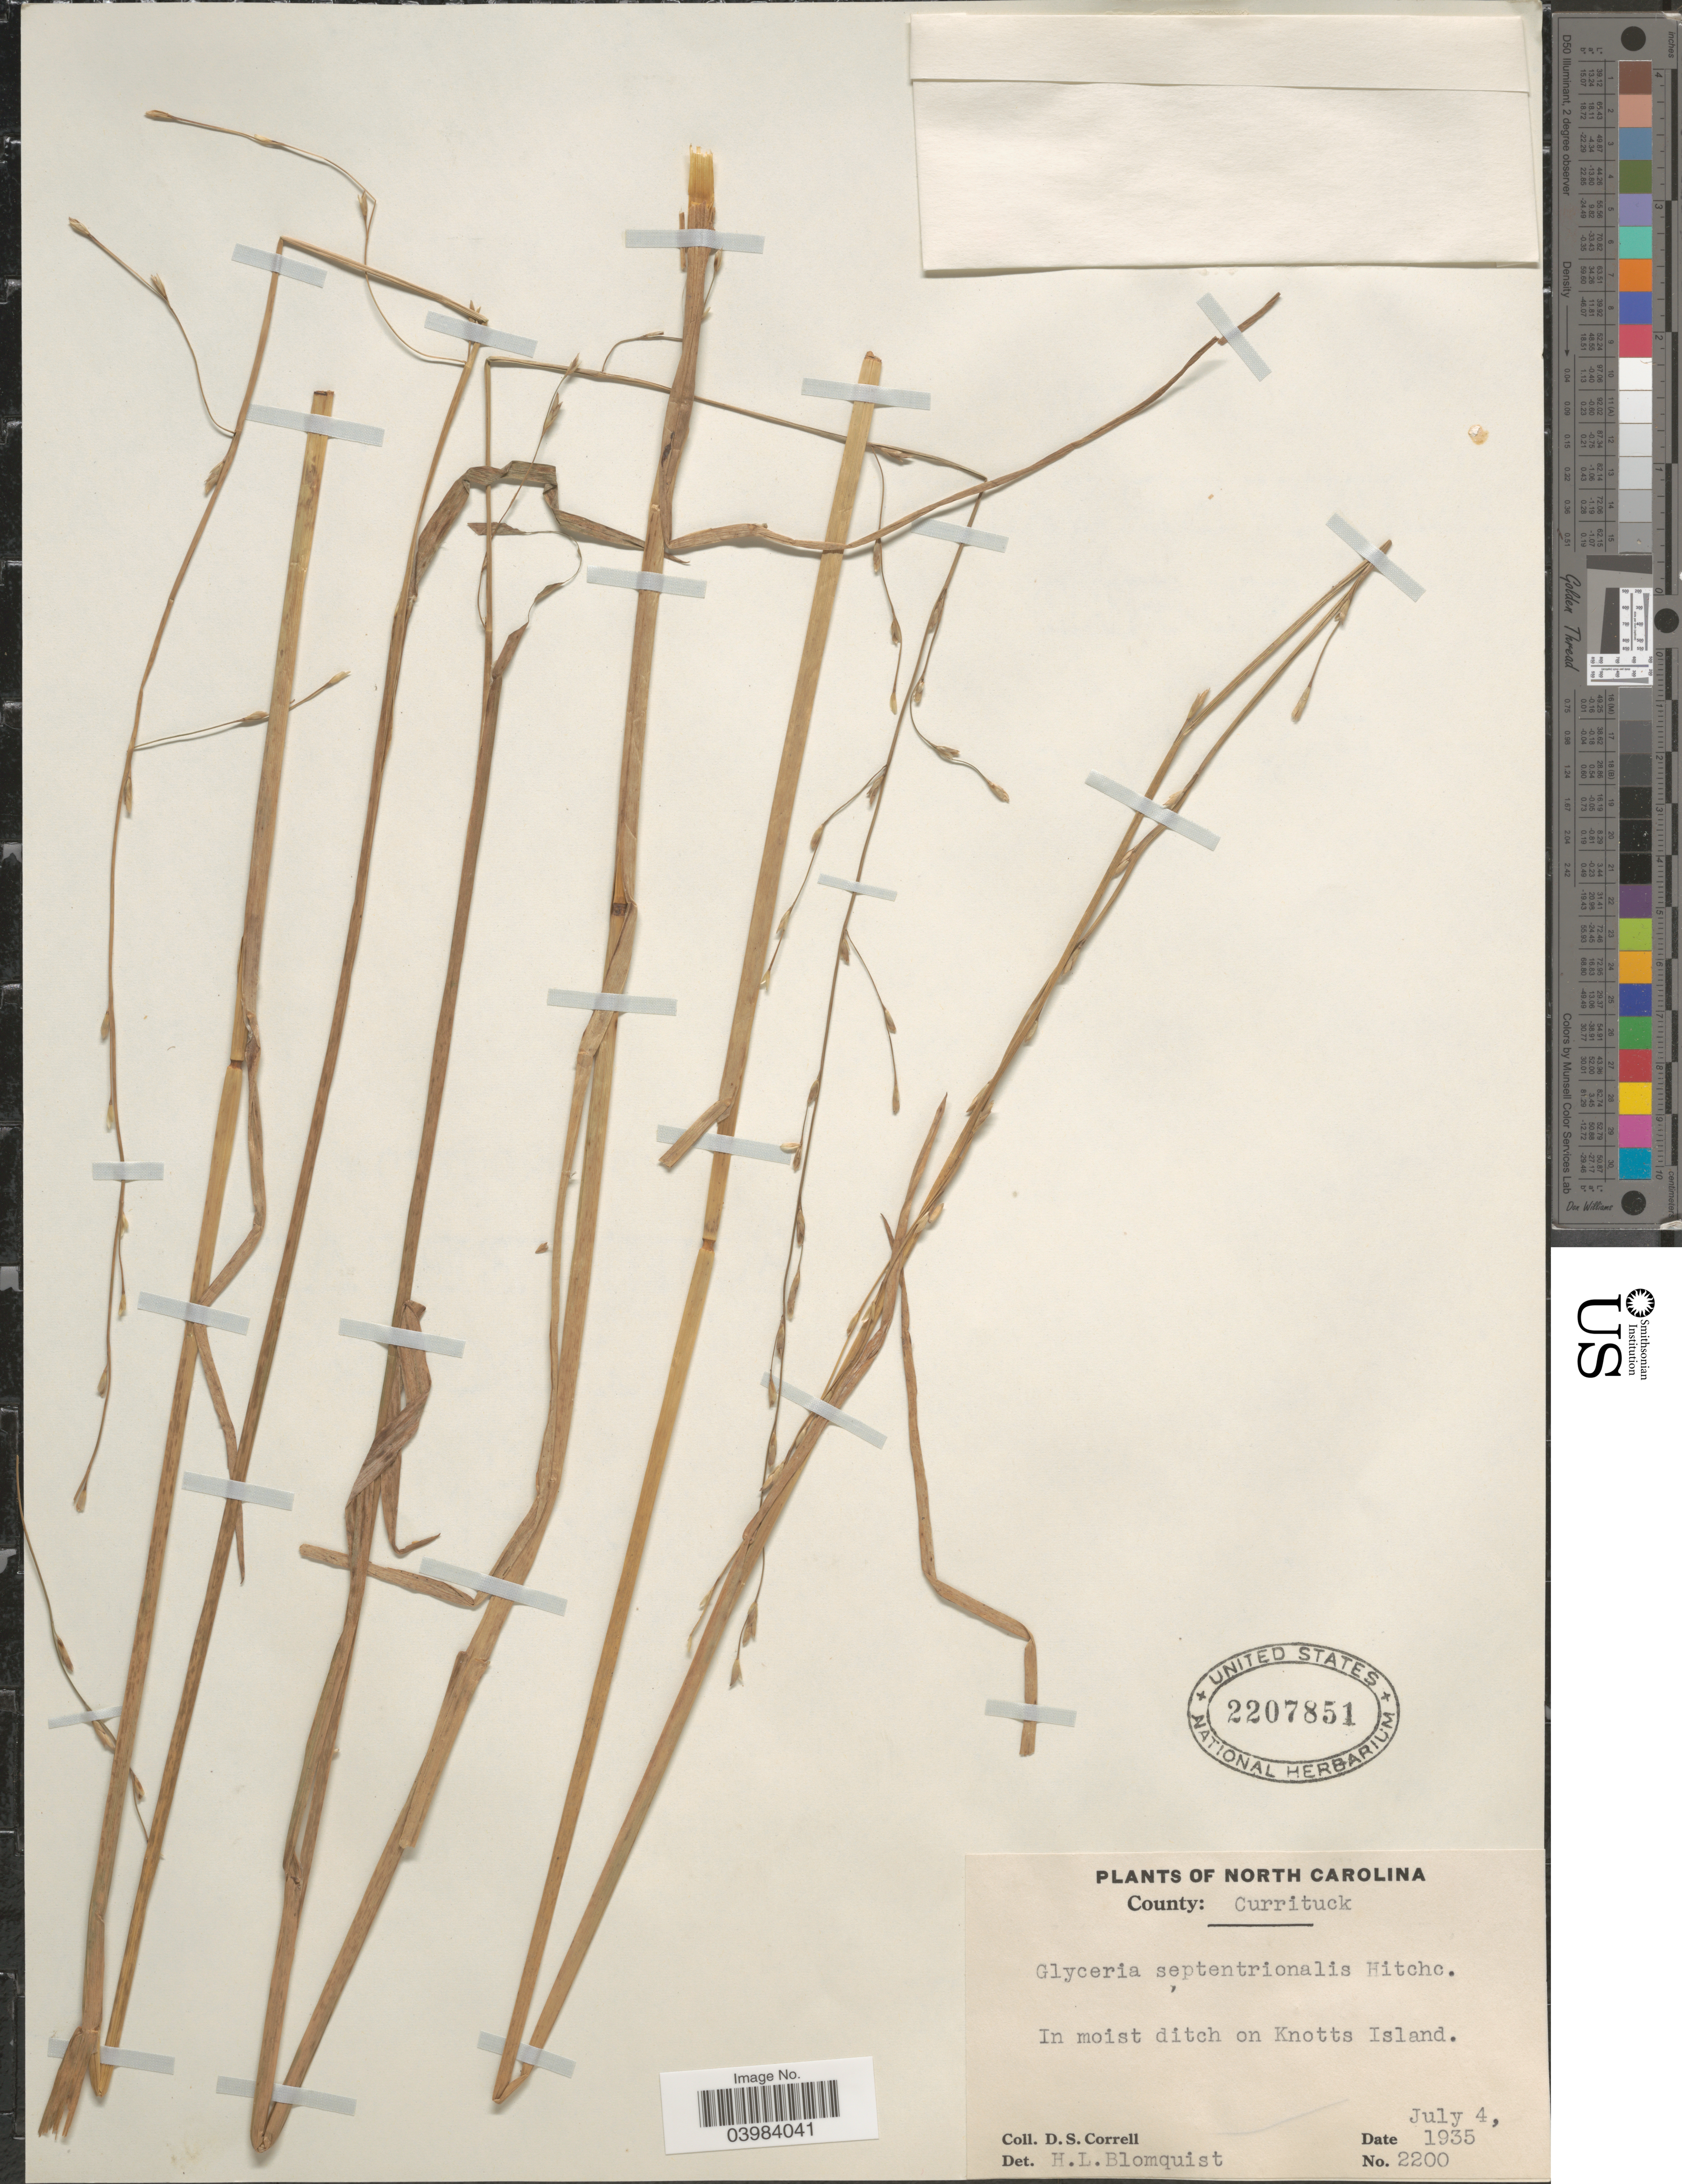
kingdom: Plantae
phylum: Tracheophyta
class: Liliopsida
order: Poales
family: Poaceae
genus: Glyceria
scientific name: Glyceria septentrionalis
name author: Hitchc.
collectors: D. S. Correll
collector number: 2200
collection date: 1935-07-04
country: United States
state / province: North Carolina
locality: County: Currituck. In moist ditch on Knotts Island.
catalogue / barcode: US 2207851